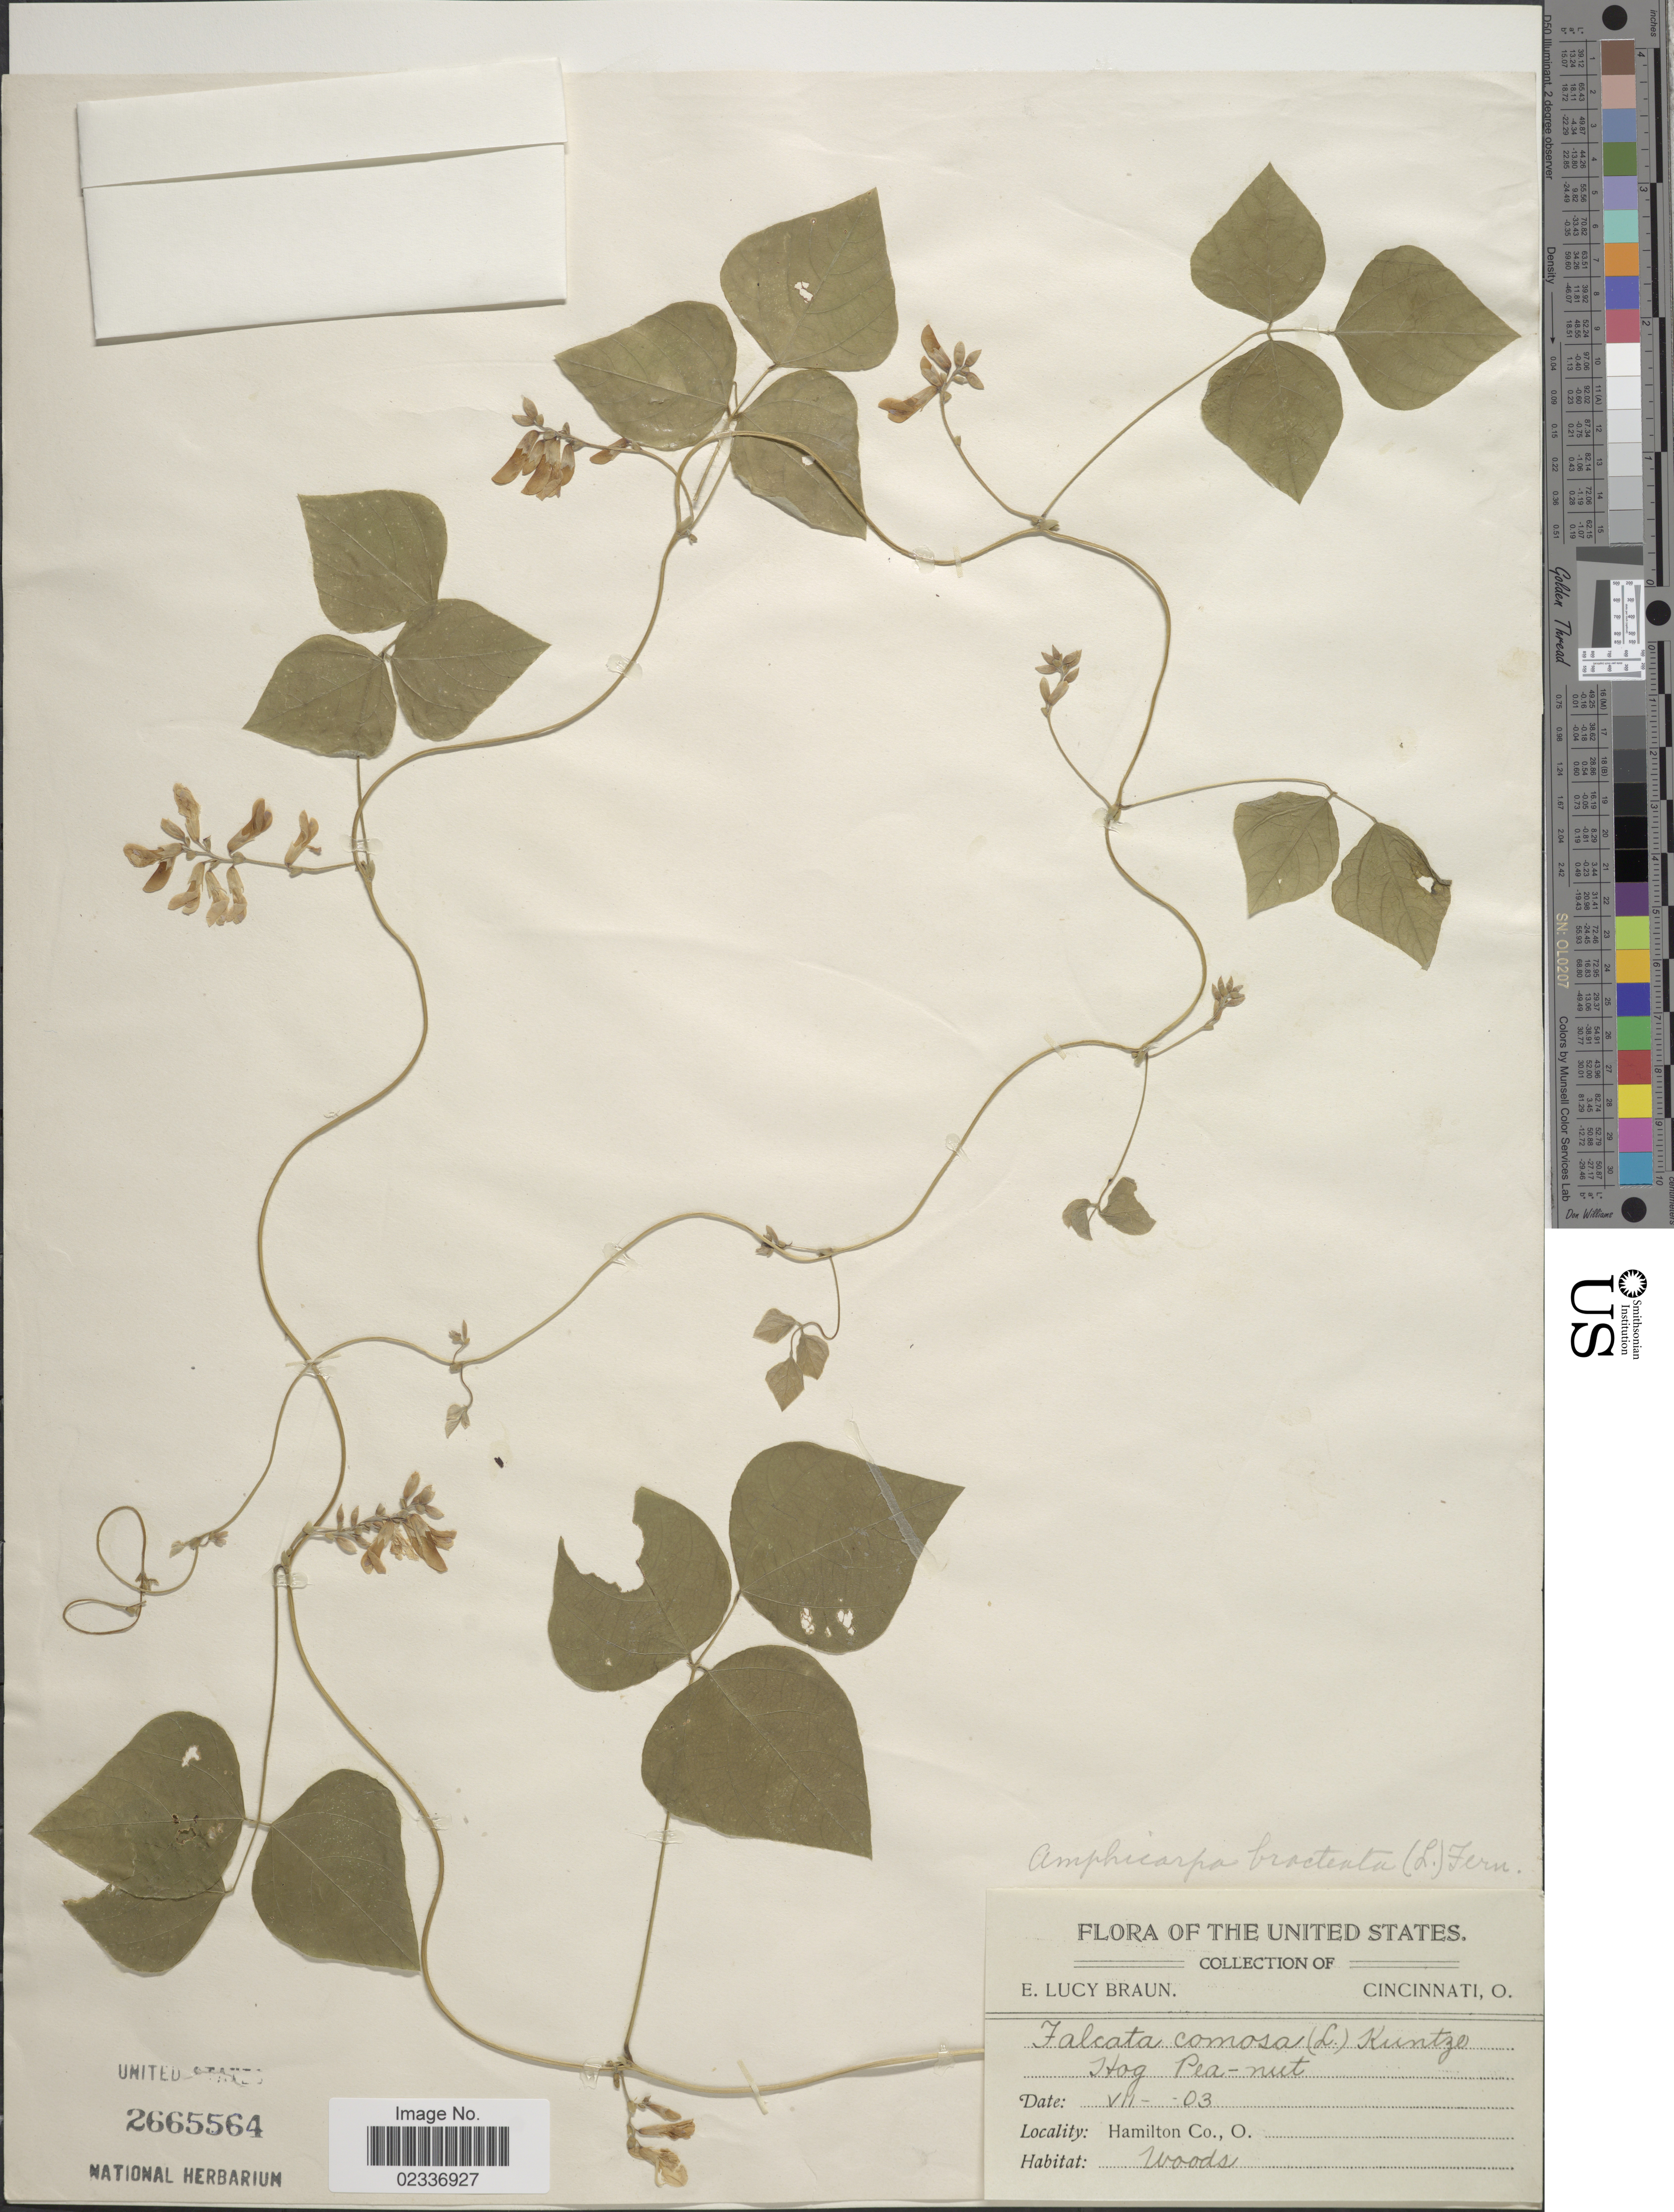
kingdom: Plantae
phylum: Tracheophyta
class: Magnoliopsida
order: Fabales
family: Fabaceae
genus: Amphicarpaea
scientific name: Amphicarpaea bracteata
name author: (L.) Fernald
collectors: E. L. Braun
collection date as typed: Transcribed d/m/y: /6/3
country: United States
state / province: Ohio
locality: Hog Pea-nut, Hamilton Co.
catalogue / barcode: US 2665564